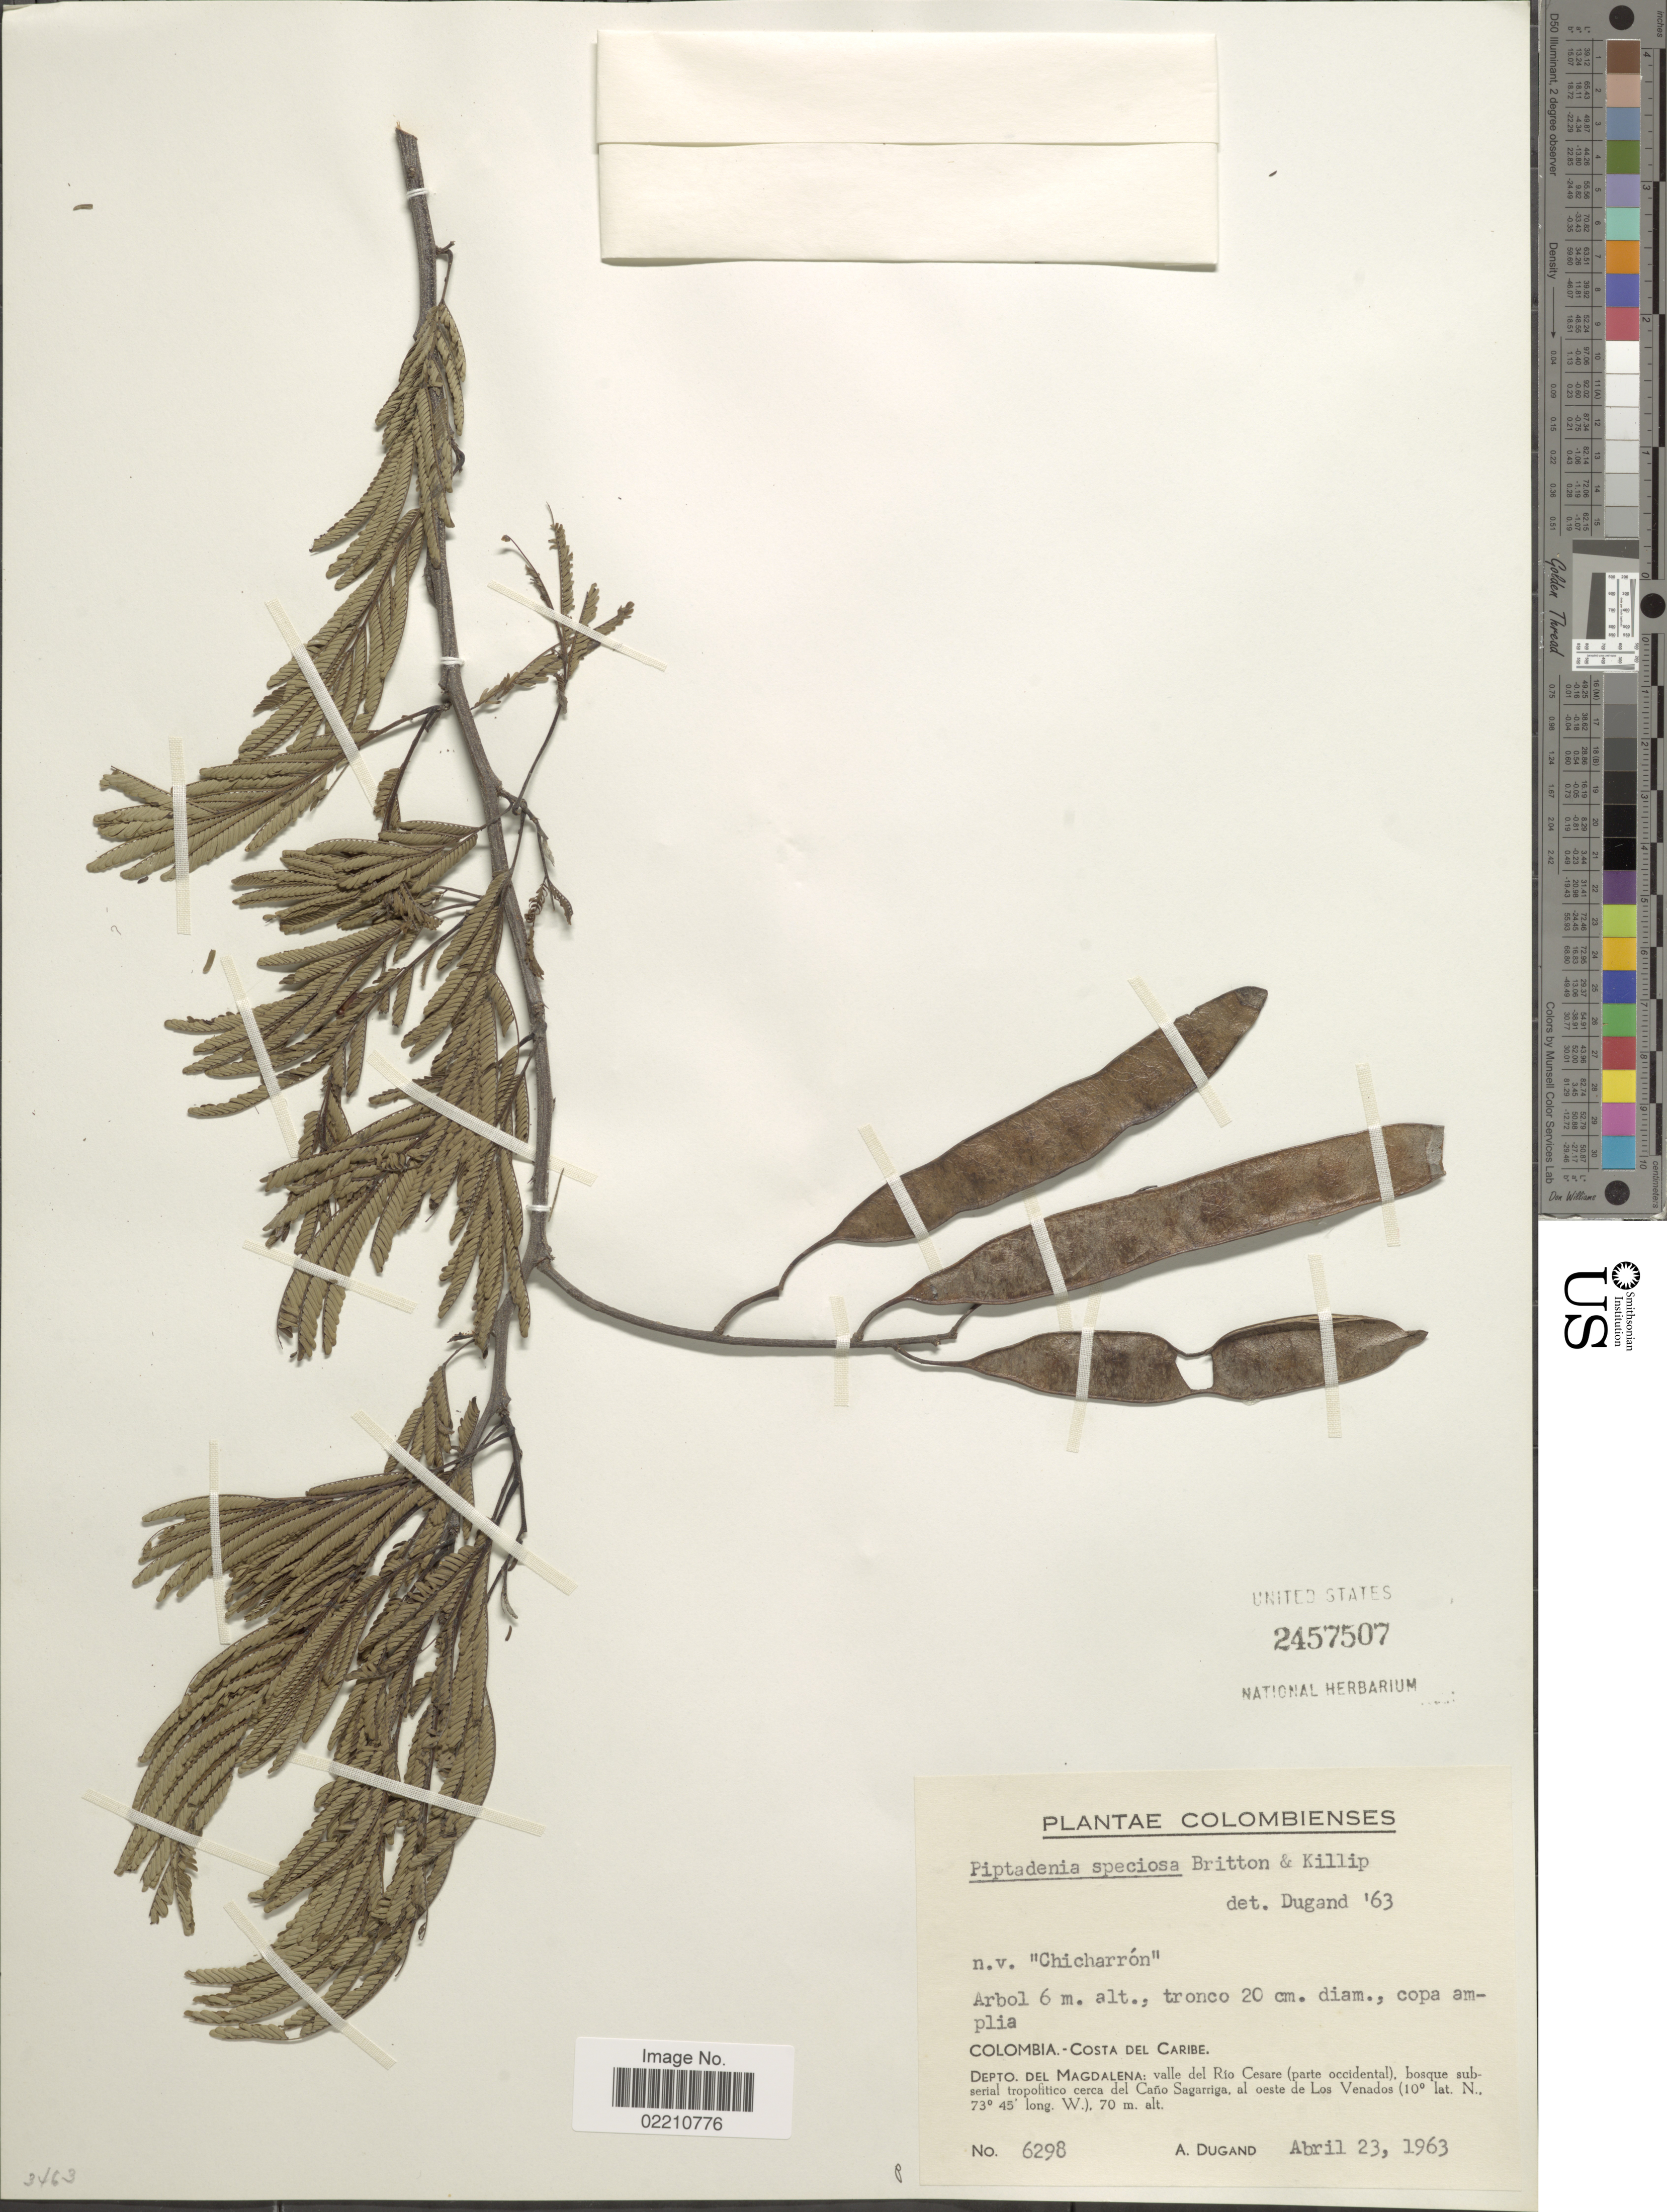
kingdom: Plantae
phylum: Tracheophyta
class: Magnoliopsida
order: Fabales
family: Fabaceae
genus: Lachesiodendron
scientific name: Lachesiodendron viridiflorum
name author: (Kunth) P.G. Ribeiro et al.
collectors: A. Dugand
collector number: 6298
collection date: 1963-04-23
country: Colombia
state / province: Magdalena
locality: Costa del Caribe, valle del Río Cesare (parte occidental), bosquel subserial tropfitico cerca del Caño Sagarriga, al oeste de Los Venados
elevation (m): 70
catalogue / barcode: US 2457507